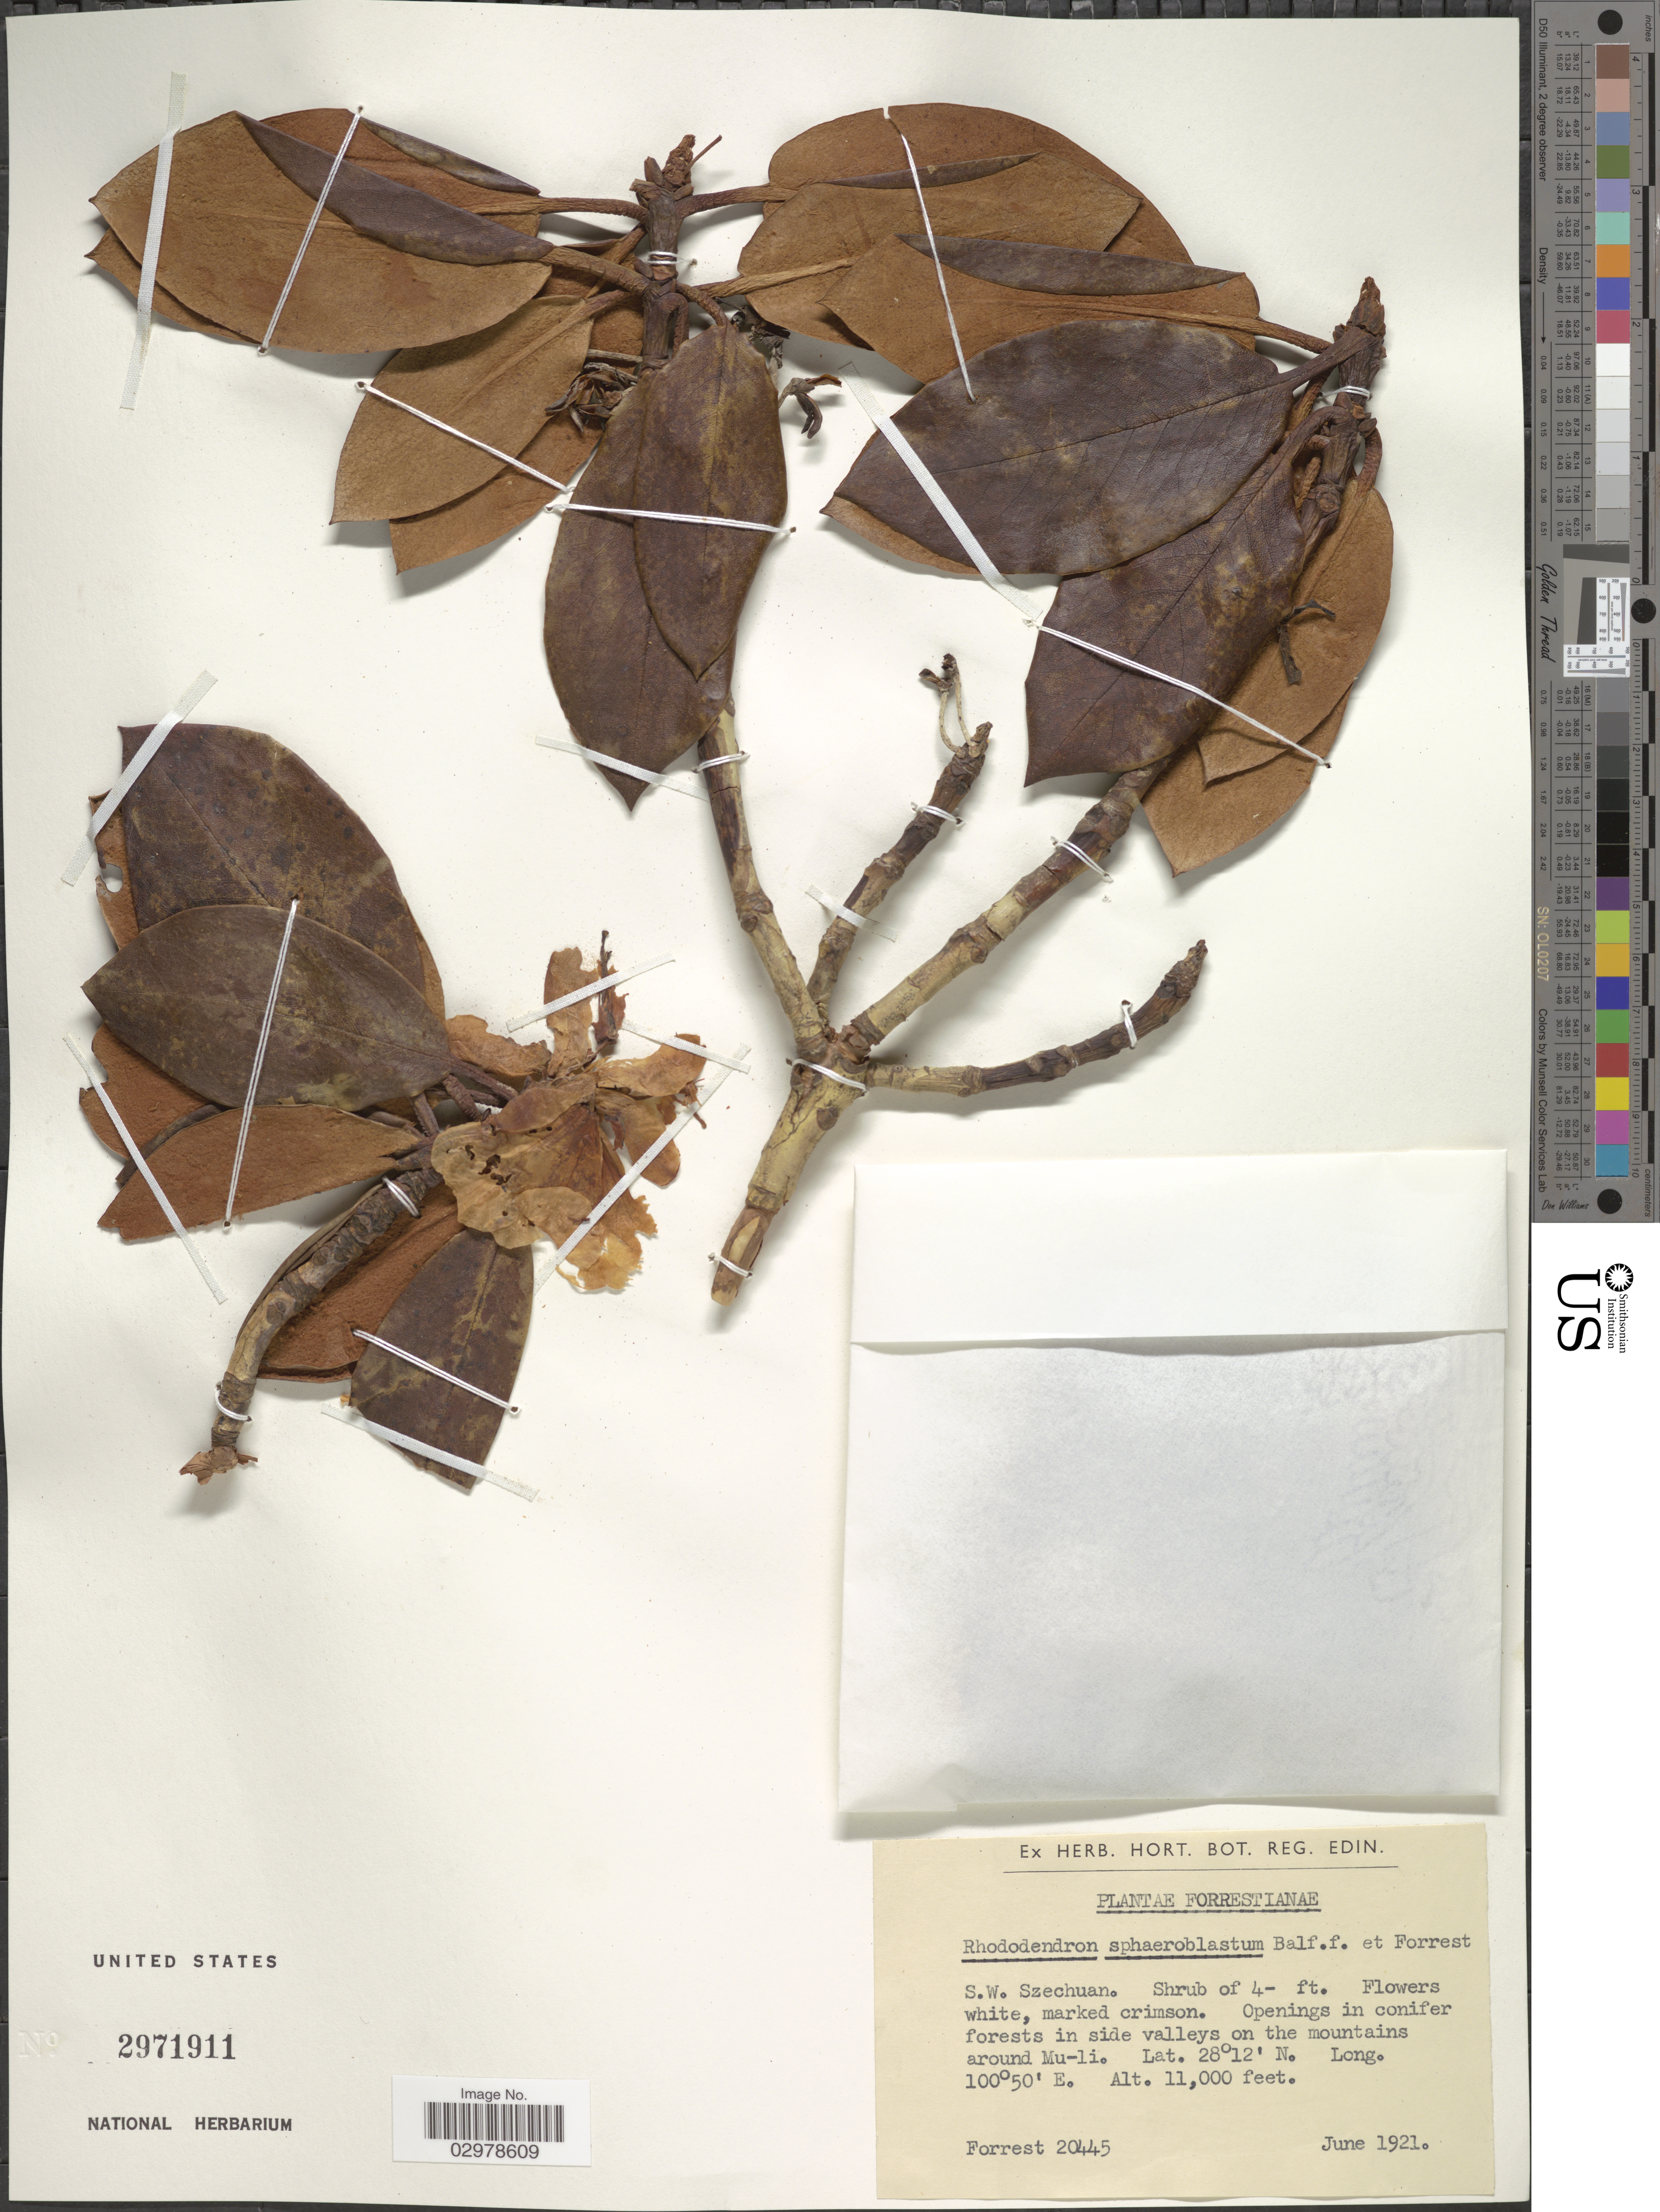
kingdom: Plantae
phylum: Tracheophyta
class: Magnoliopsida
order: Ericales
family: Ericaceae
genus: Rhododendron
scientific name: Rhododendron sphaeroblastum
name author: Balf. f. & Forrest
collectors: -. Forrest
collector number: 20445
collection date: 1921-06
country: China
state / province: Sichuan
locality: S.W. Szechuan. Openings in conifer forests in side valleys on the mountains around Mu-li.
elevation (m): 3353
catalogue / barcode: US 2971911